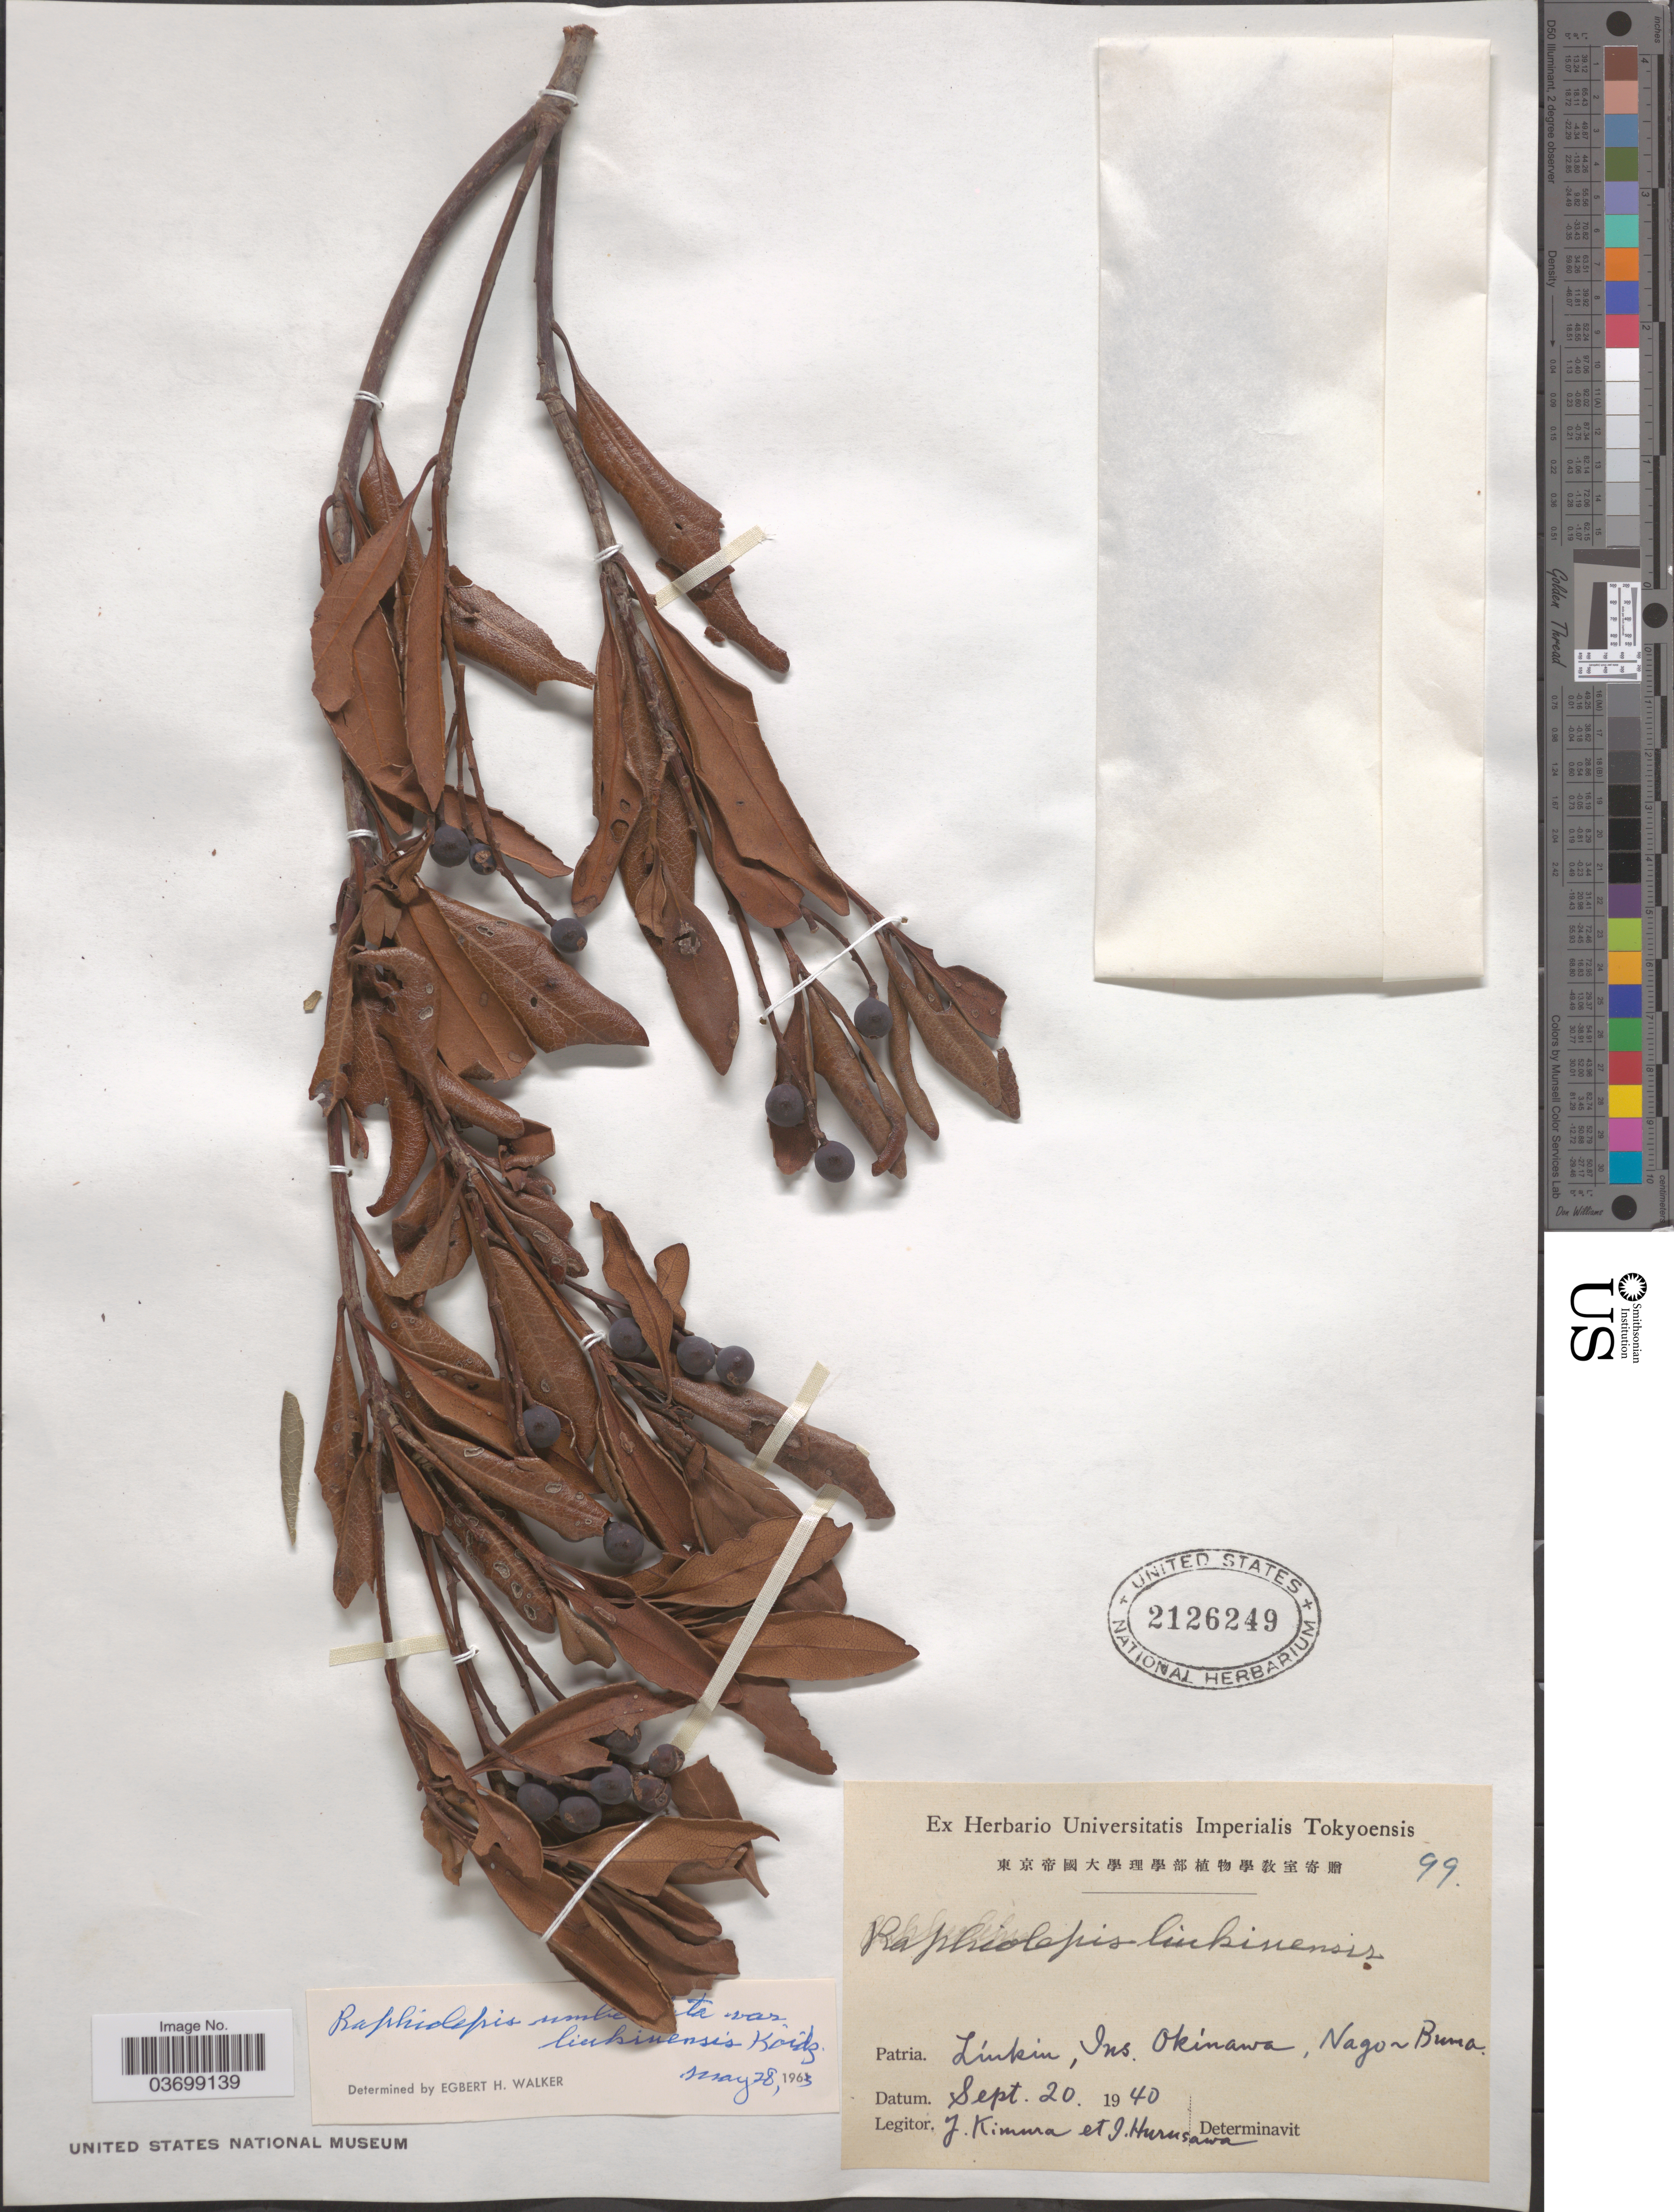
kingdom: Plantae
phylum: Tracheophyta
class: Magnoliopsida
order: Rosales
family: Rosaceae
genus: Rhaphiolepis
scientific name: Rhaphiolepis umbellata var. liukiuensis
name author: Koidz.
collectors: Y. Kimura & I. Hurusawa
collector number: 99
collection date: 1940-09-20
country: Japan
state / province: Okinawa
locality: Líukíu, Ins. Okinawa, Nago~Buna.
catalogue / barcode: US 2126249